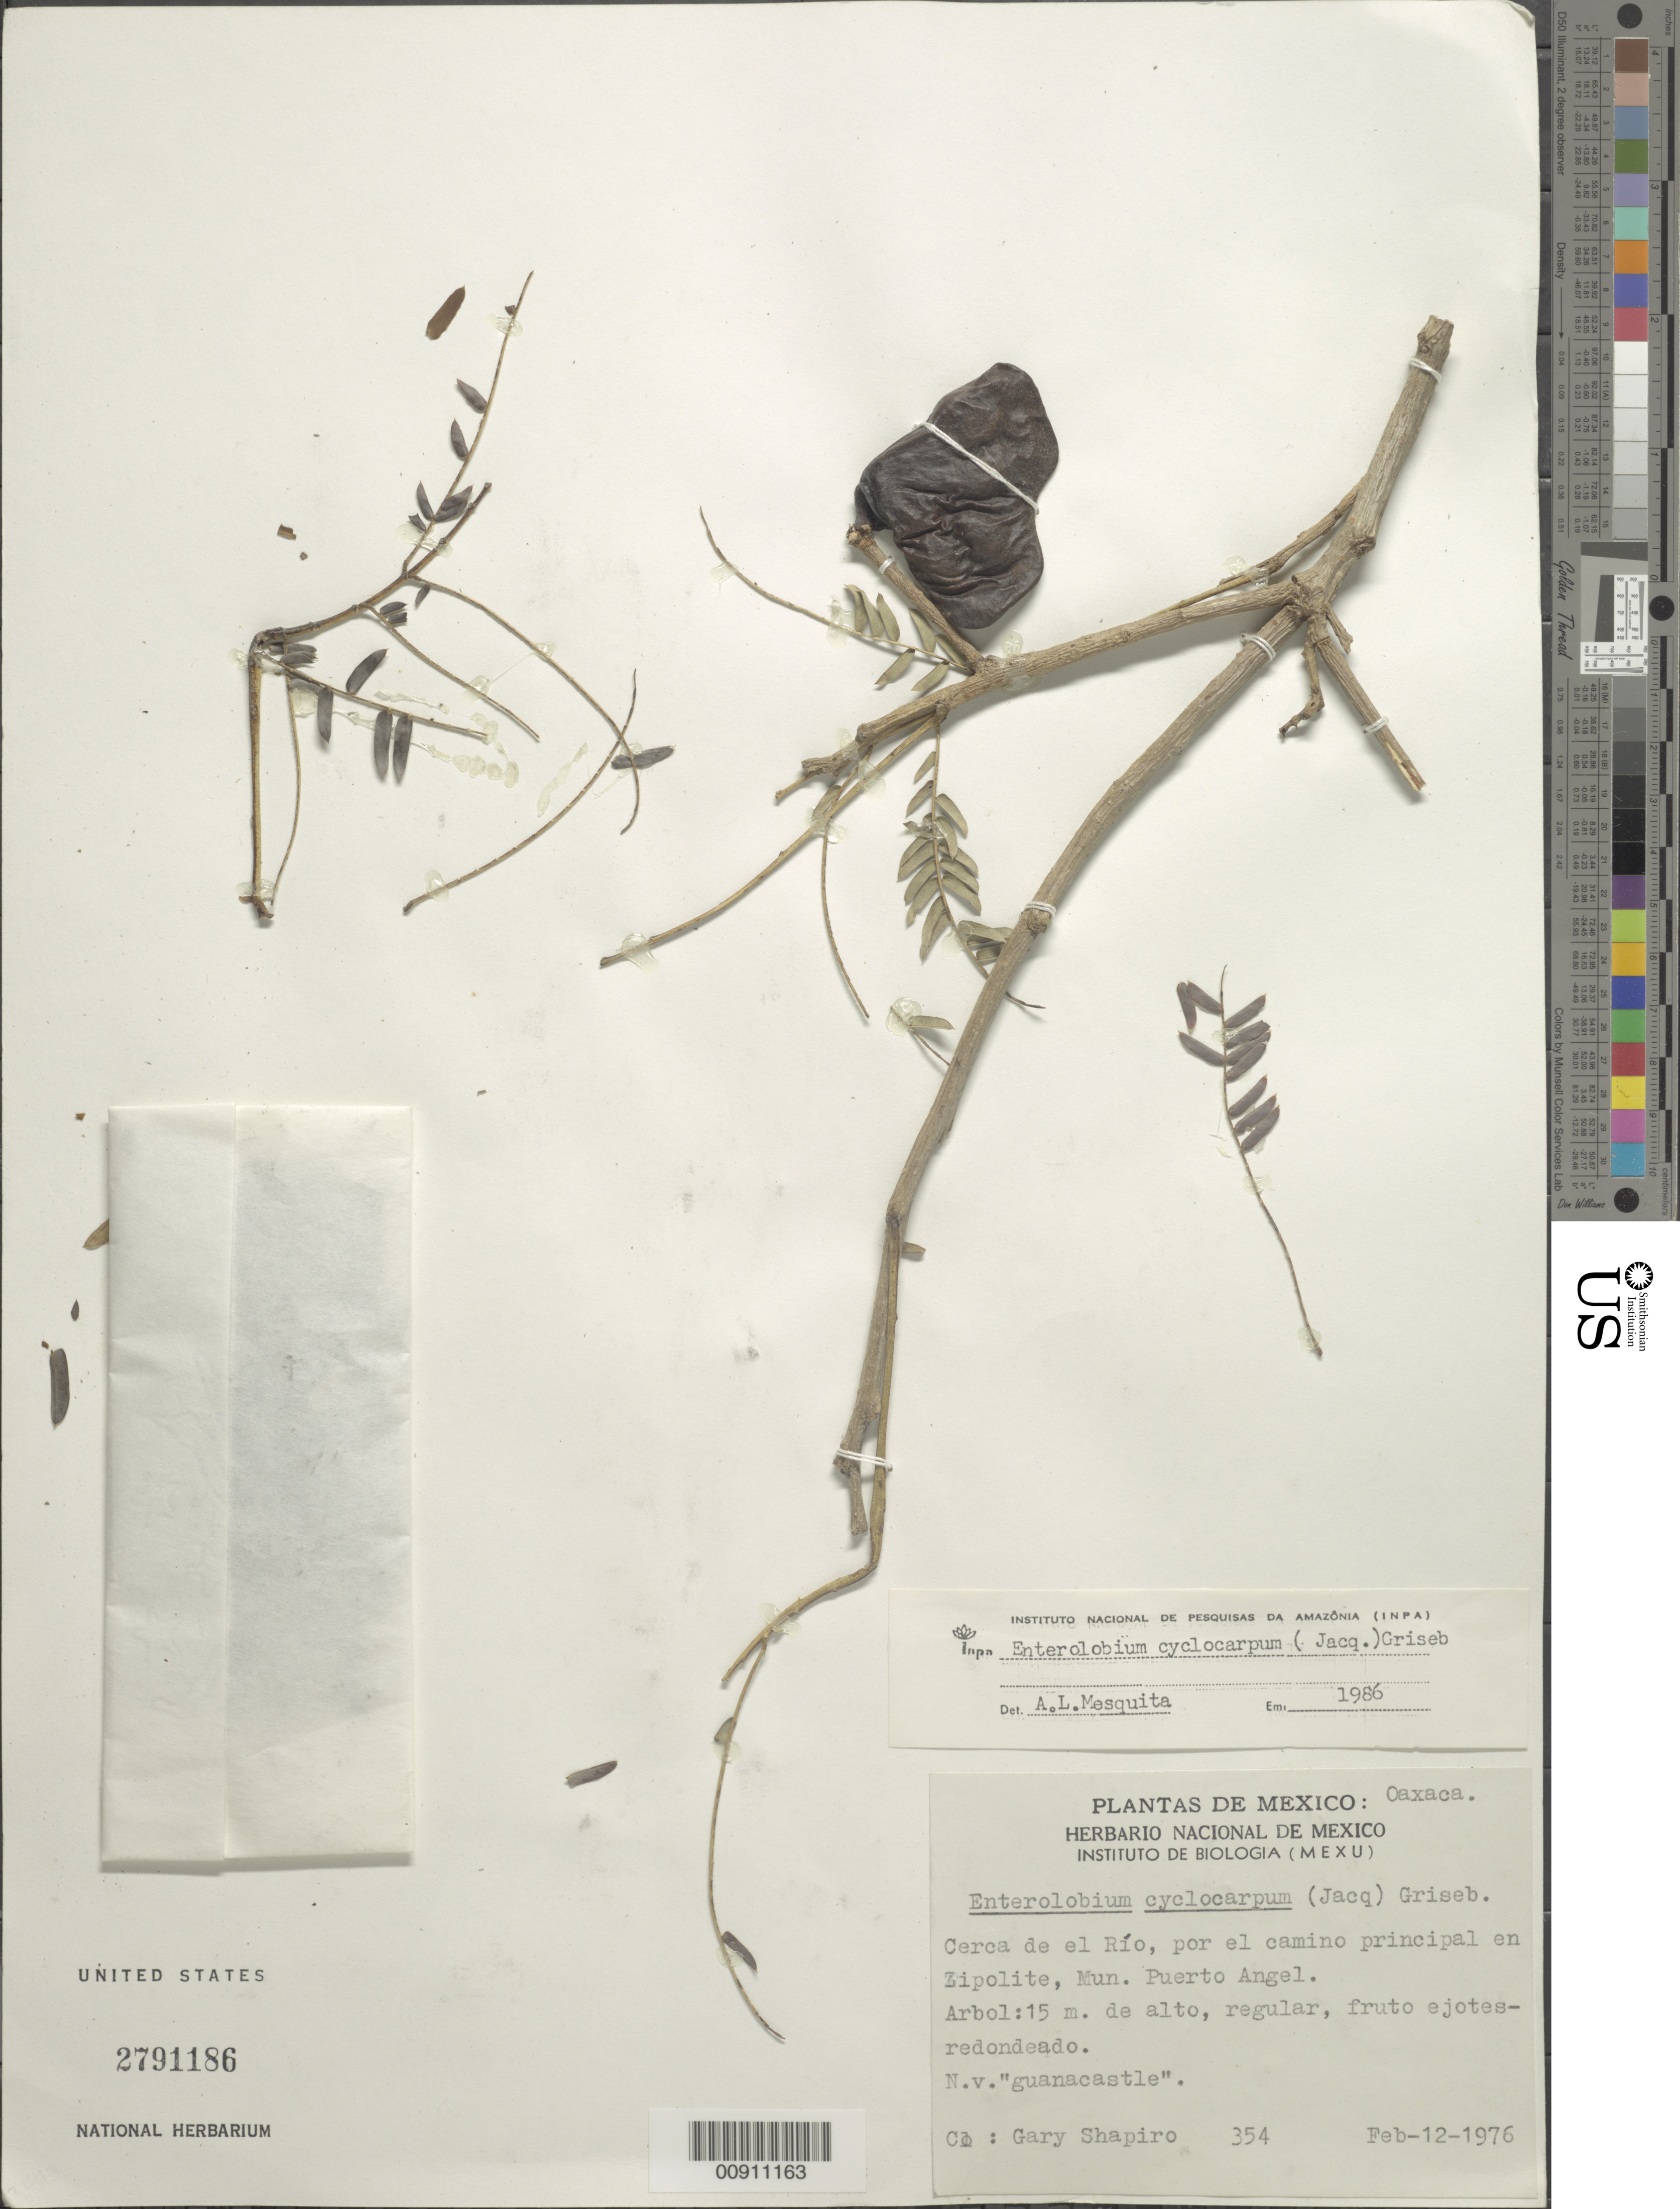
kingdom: Plantae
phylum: Tracheophyta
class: Magnoliopsida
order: Fabales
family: Fabaceae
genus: Enterolobium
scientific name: Enterolobium cyclocarpum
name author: (Jacq.) Griseb.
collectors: G. Shapiro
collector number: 354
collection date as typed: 12 Feb 1976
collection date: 1976-02-12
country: Mexico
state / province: Oaxaca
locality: Cerca de el Río, por el camino principal en Zipolite, Mun. Puerto Angel, Oaxaca.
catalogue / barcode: US 2791186